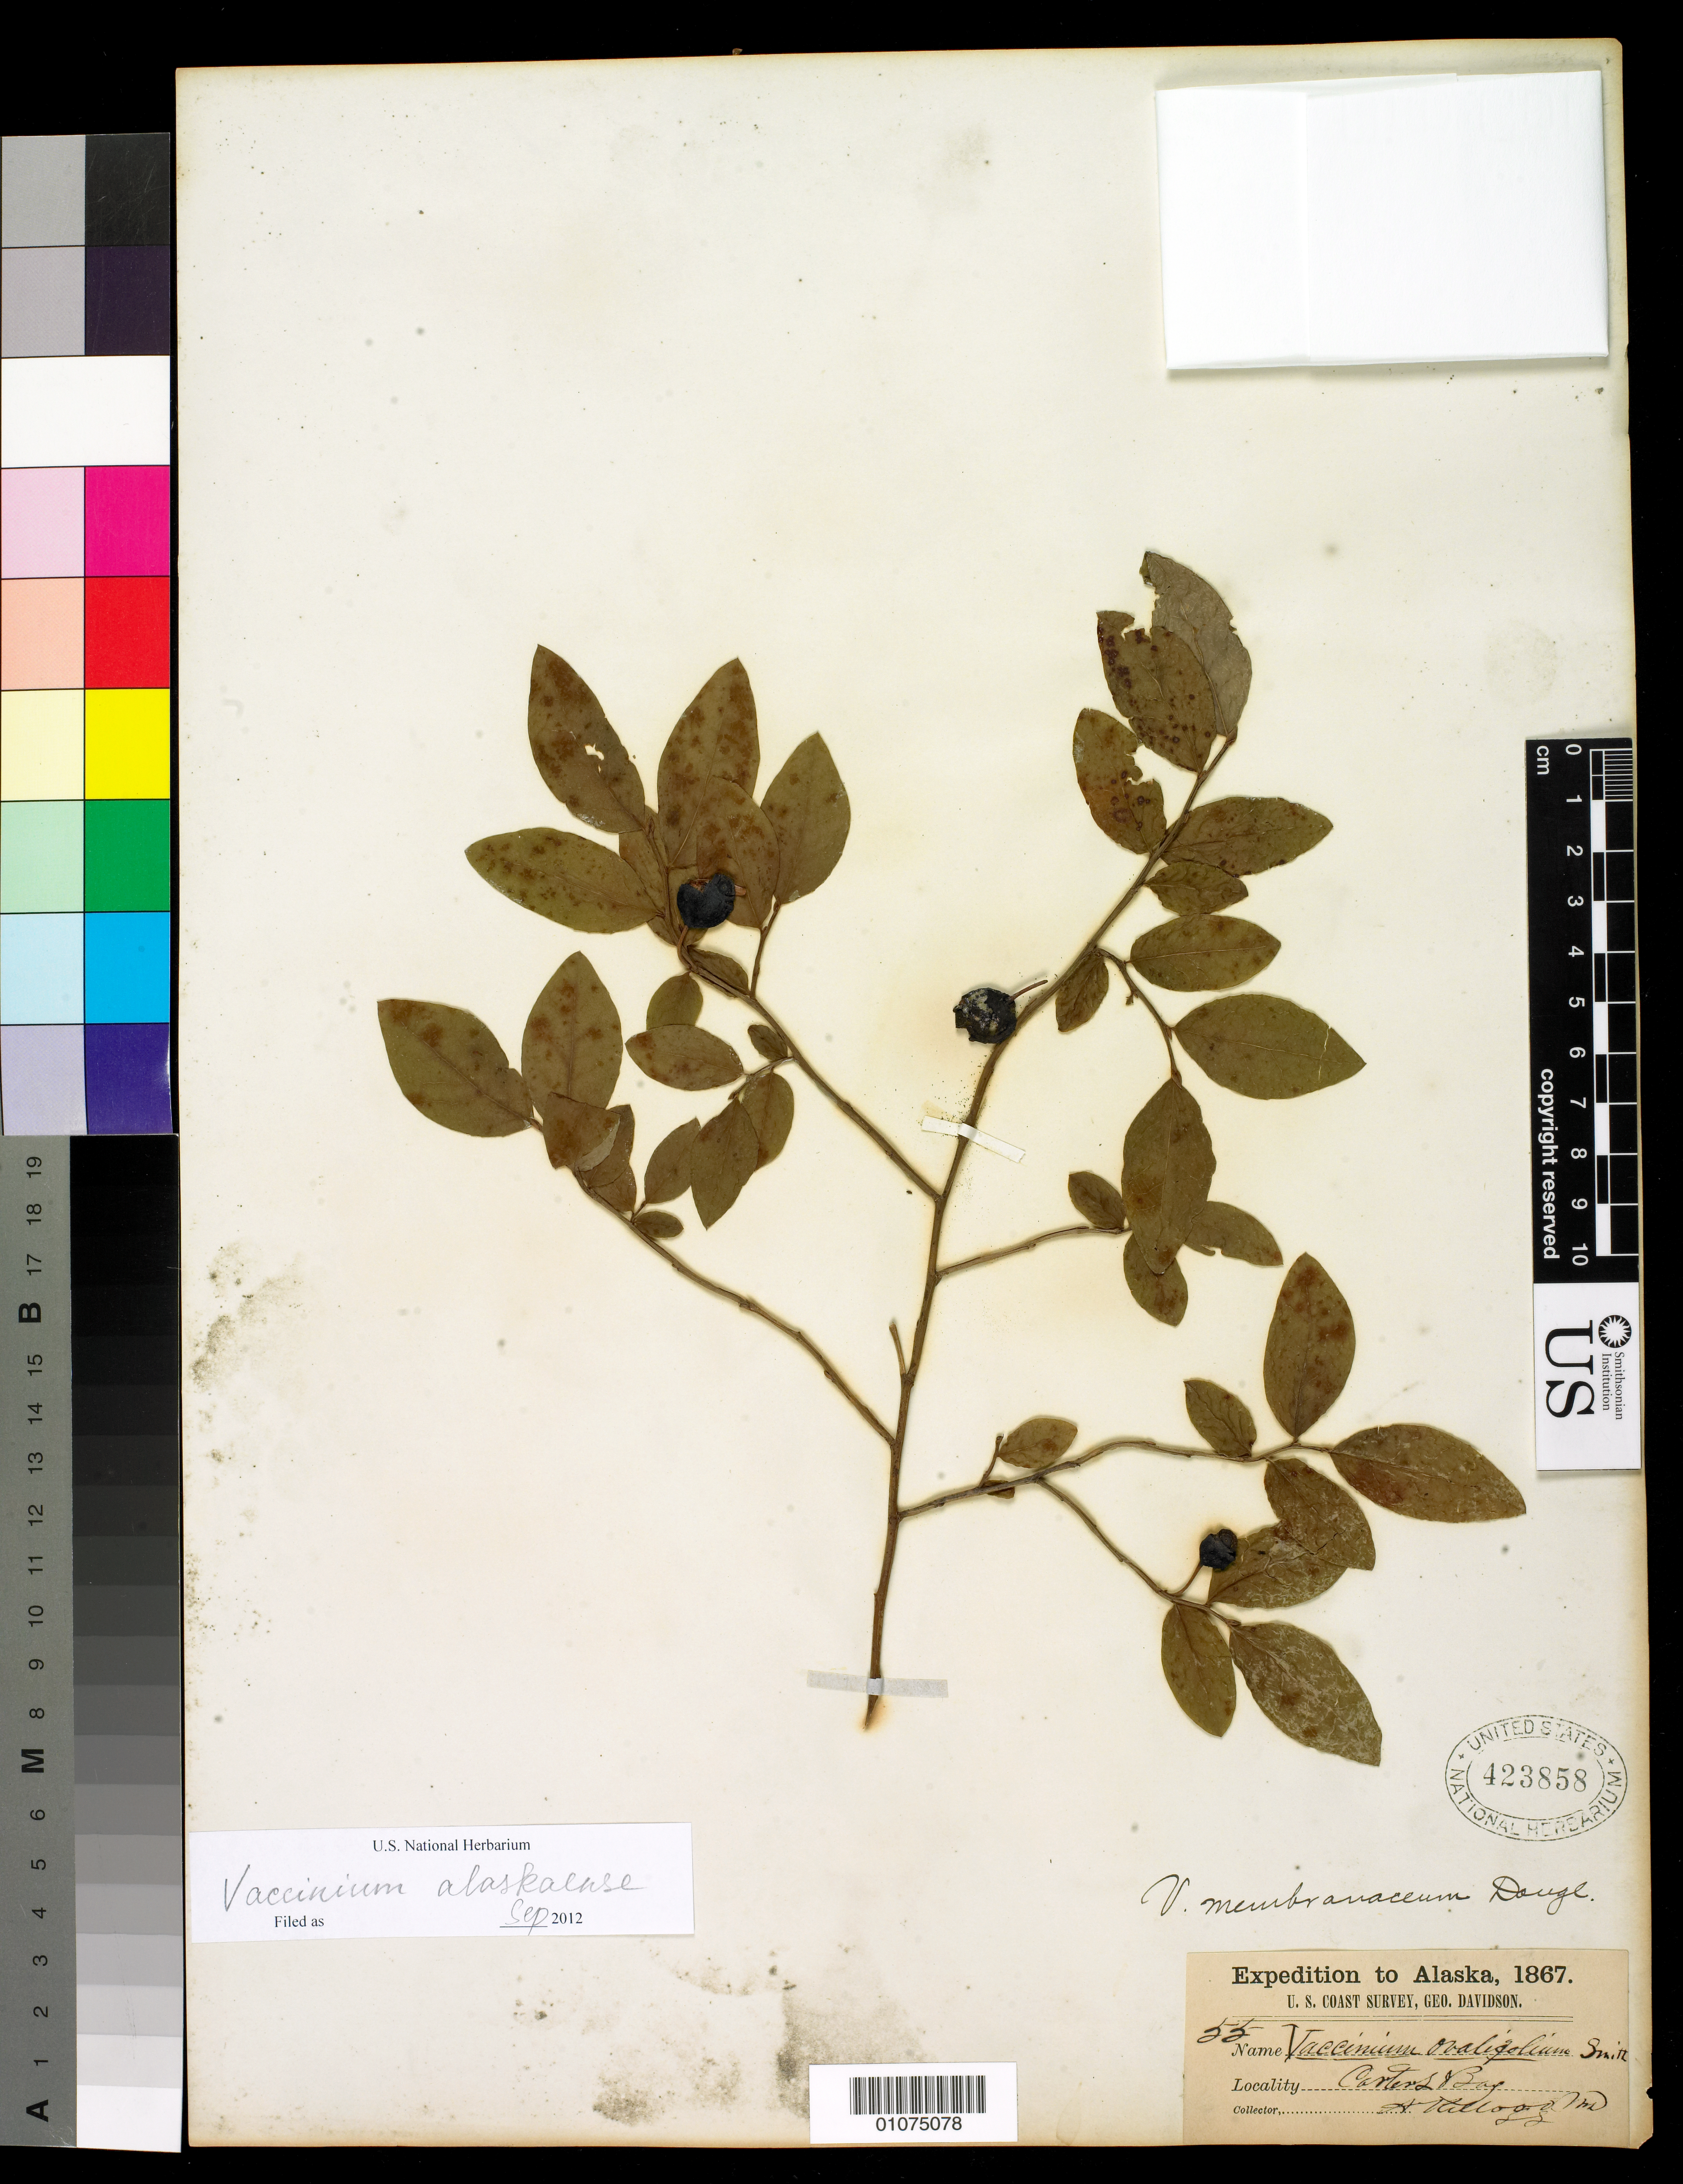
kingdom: Plantae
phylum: Tracheophyta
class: Magnoliopsida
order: Ericales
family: Ericaceae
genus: Vaccinium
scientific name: Vaccinium alaskaense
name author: Howell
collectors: A. Kellogg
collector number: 55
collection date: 1867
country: United States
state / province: Alaska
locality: Carter Bay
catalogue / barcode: US 423858